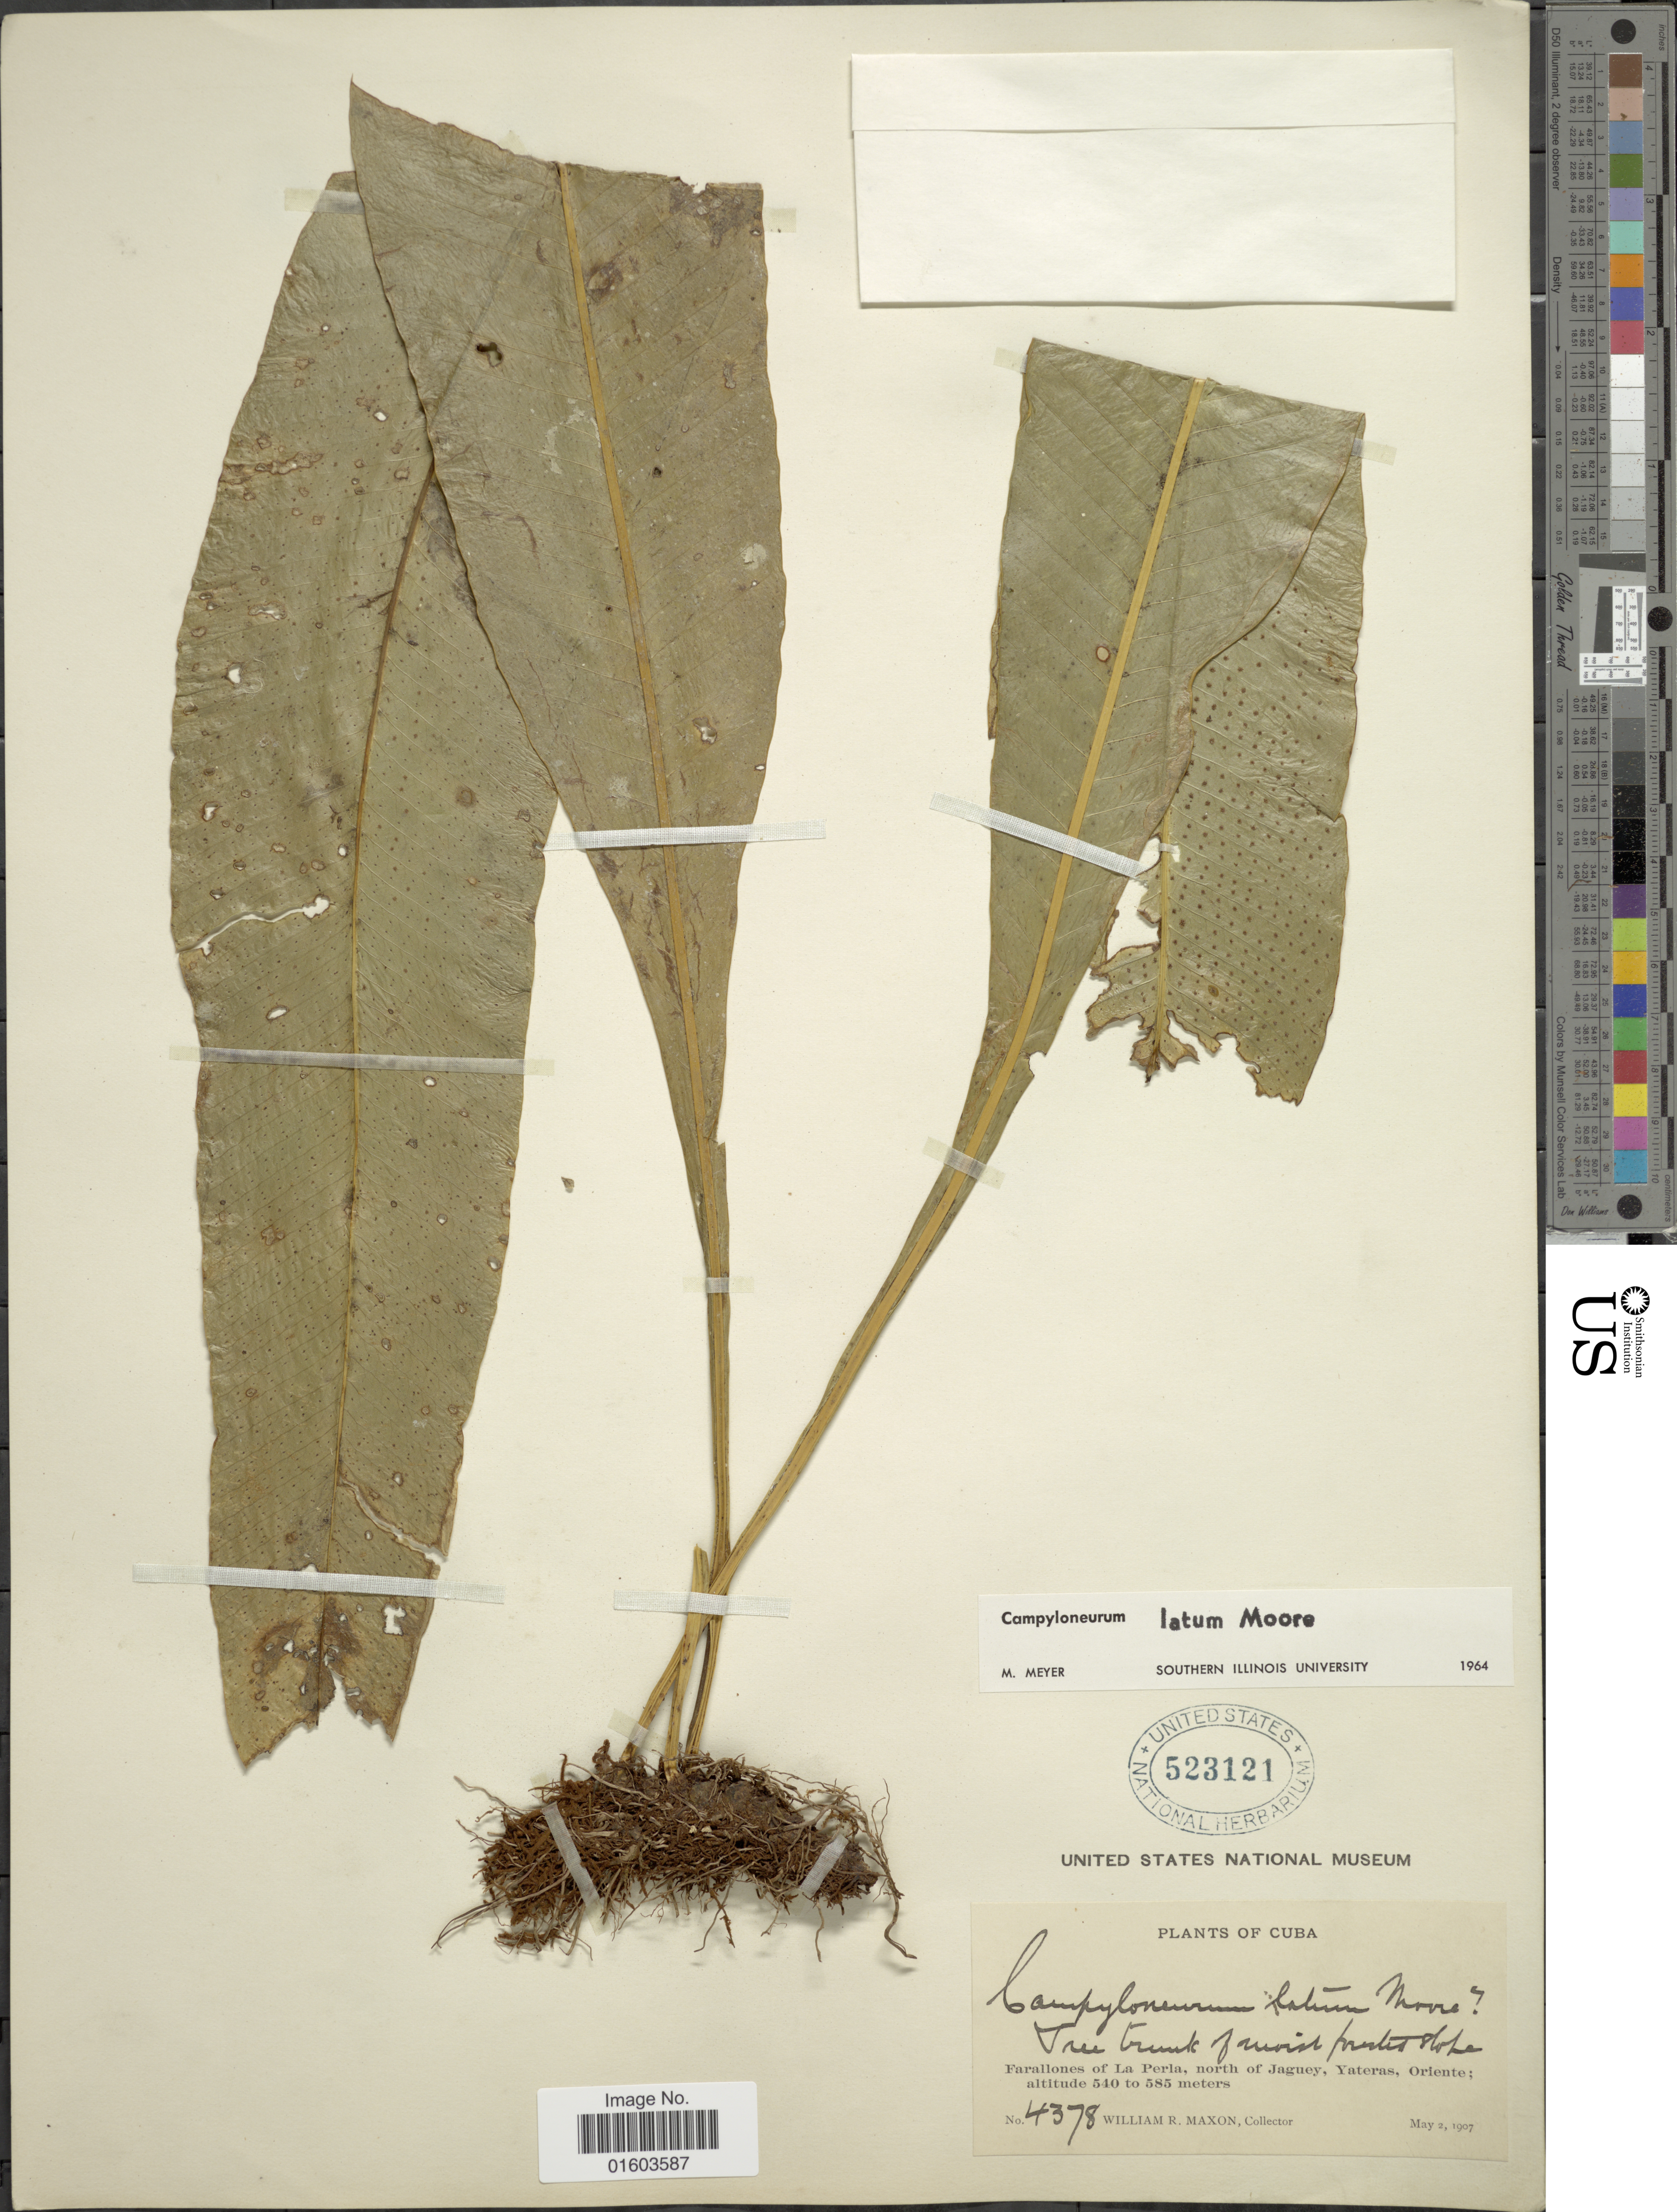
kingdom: Plantae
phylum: Tracheophyta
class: Polypodiopsida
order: Polypodiales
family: Polypodiaceae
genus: Campyloneurum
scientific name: Campyloneurum latum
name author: T. Moore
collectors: W. R. Maxon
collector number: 4378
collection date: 1907-05-02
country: Cuba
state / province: Oriente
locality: Farallones of La Perla, north of Jaguey, Yateras, Oriente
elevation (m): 540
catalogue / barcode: US 523121